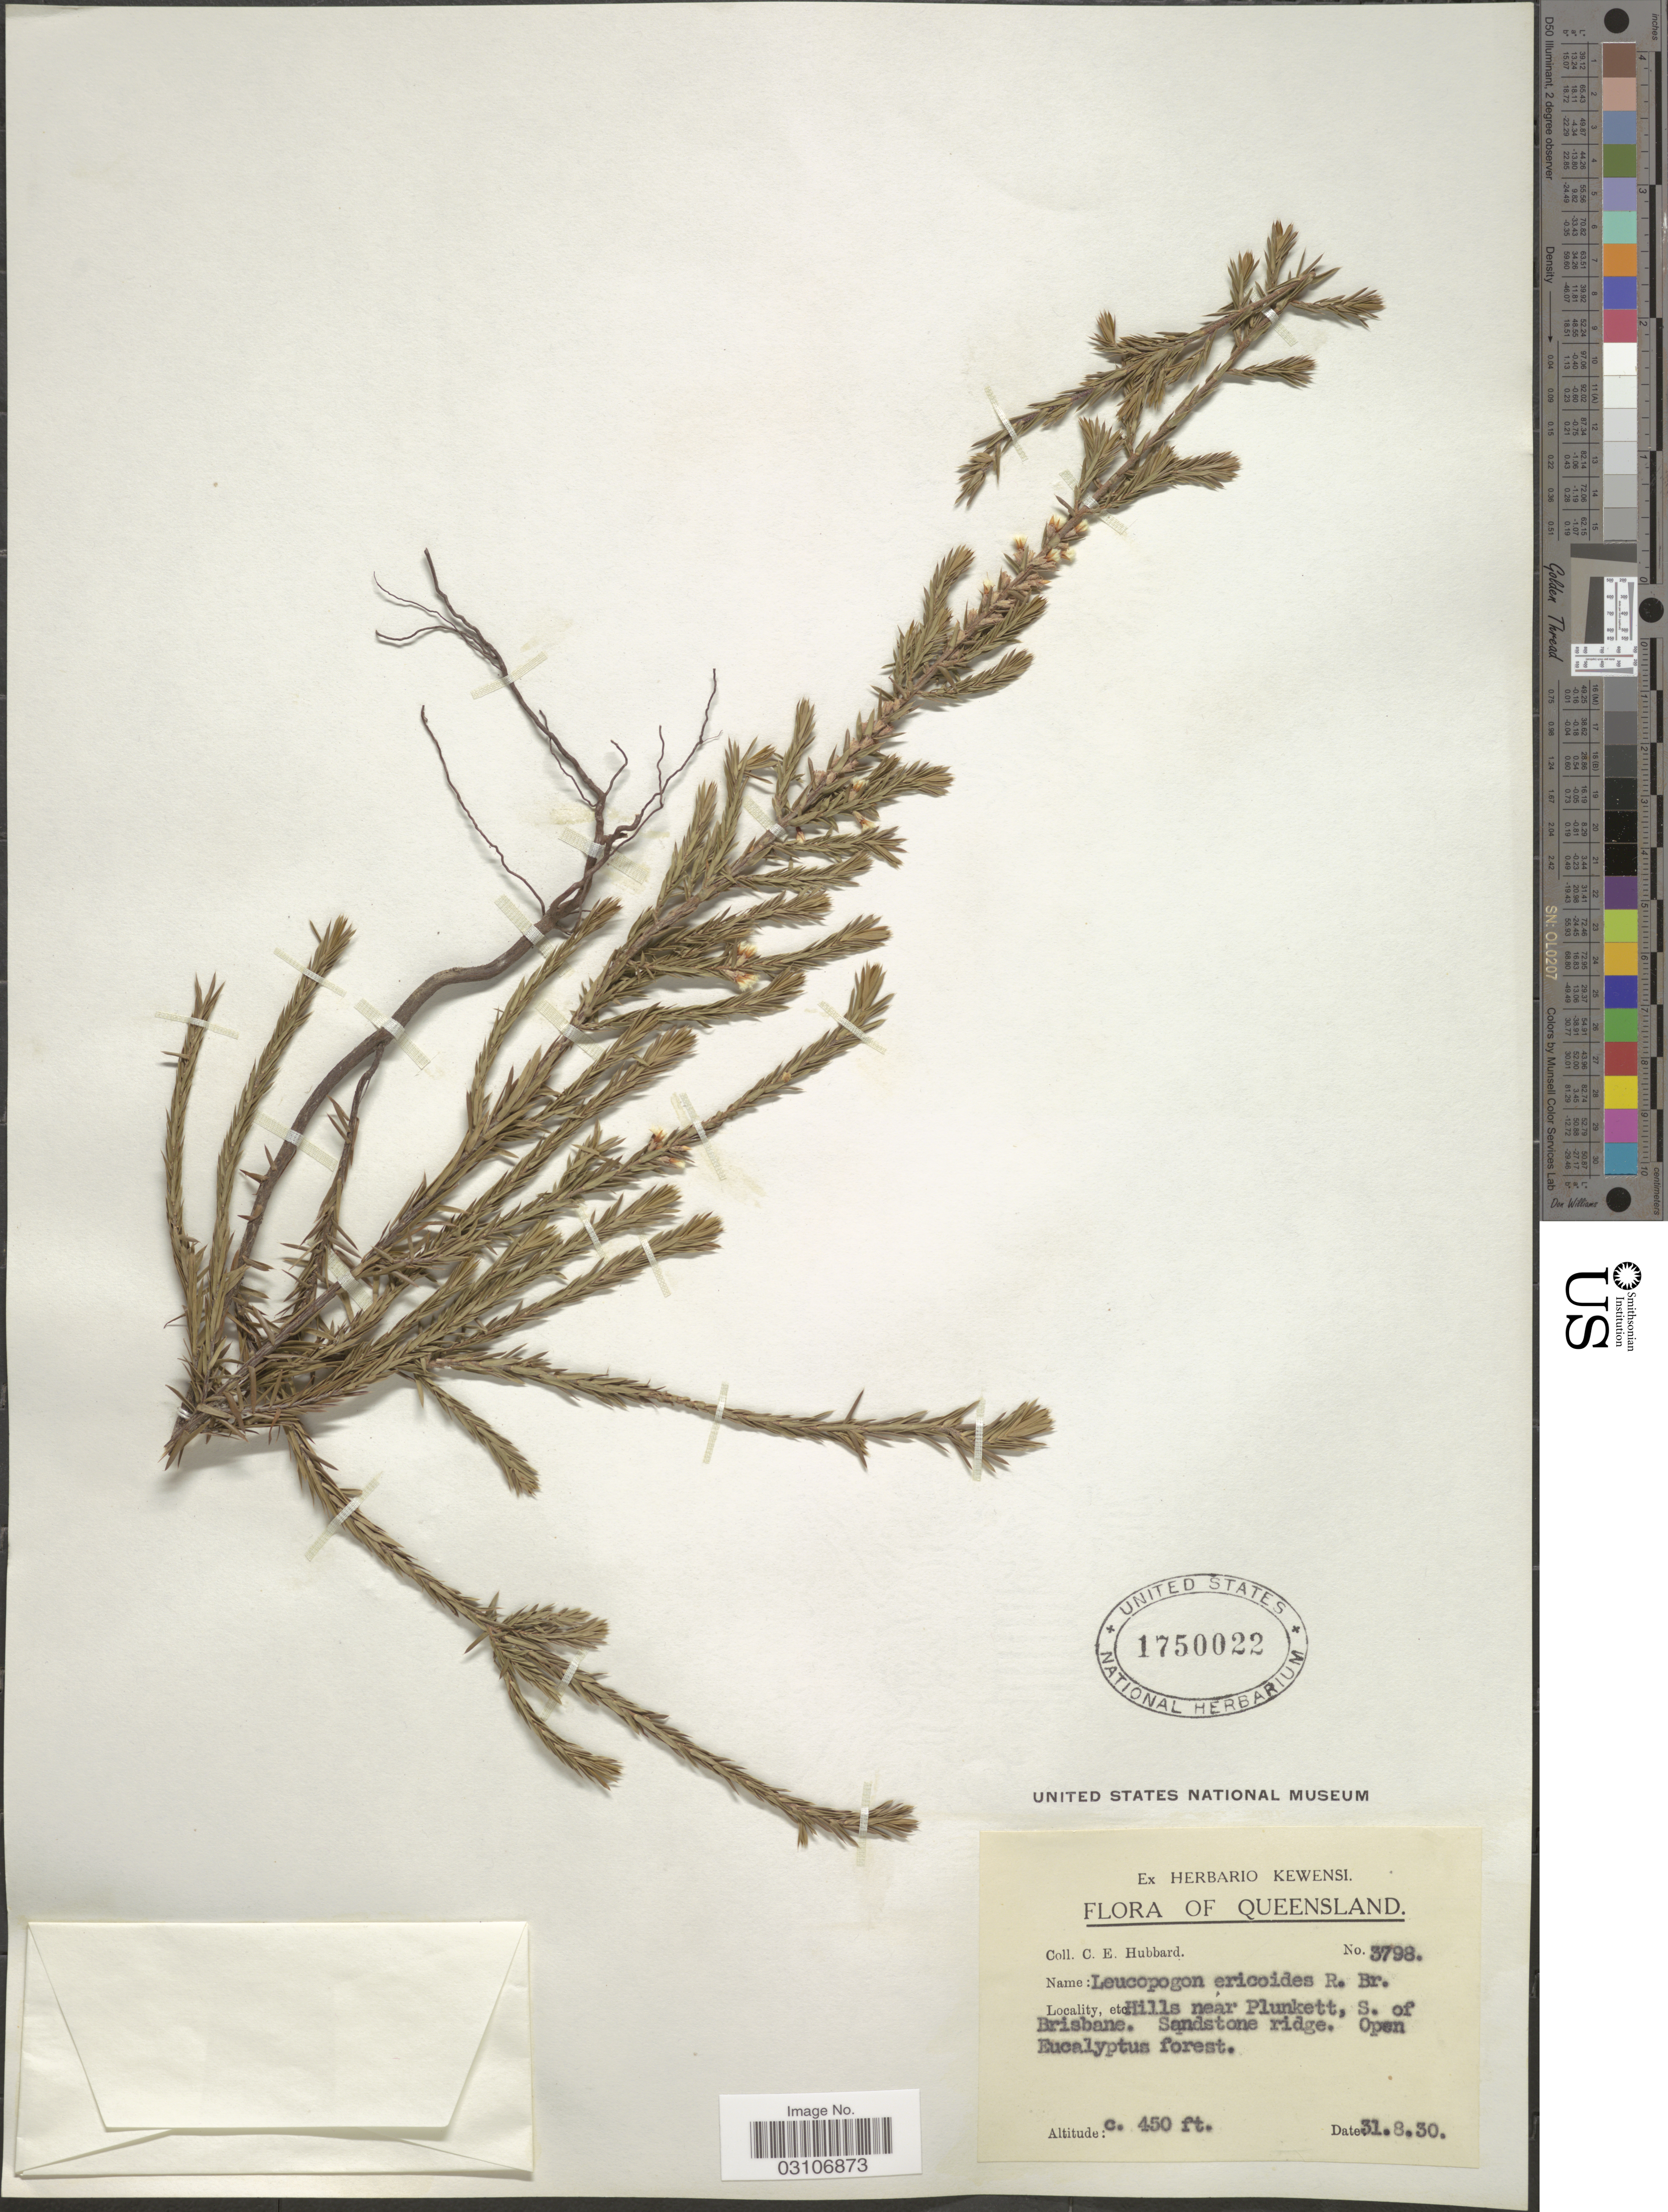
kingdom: Plantae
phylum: Tracheophyta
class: Magnoliopsida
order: Ericales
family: Ericaceae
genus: Leucopogon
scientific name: Leucopogon ericoides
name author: R. Br.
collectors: C. E. Hubbard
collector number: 3798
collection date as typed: Transcribed d/m/y: 31/8/30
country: Australia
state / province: Queensland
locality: Hills near Plunkett, S. of Brisbane.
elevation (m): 137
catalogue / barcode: US 1750022